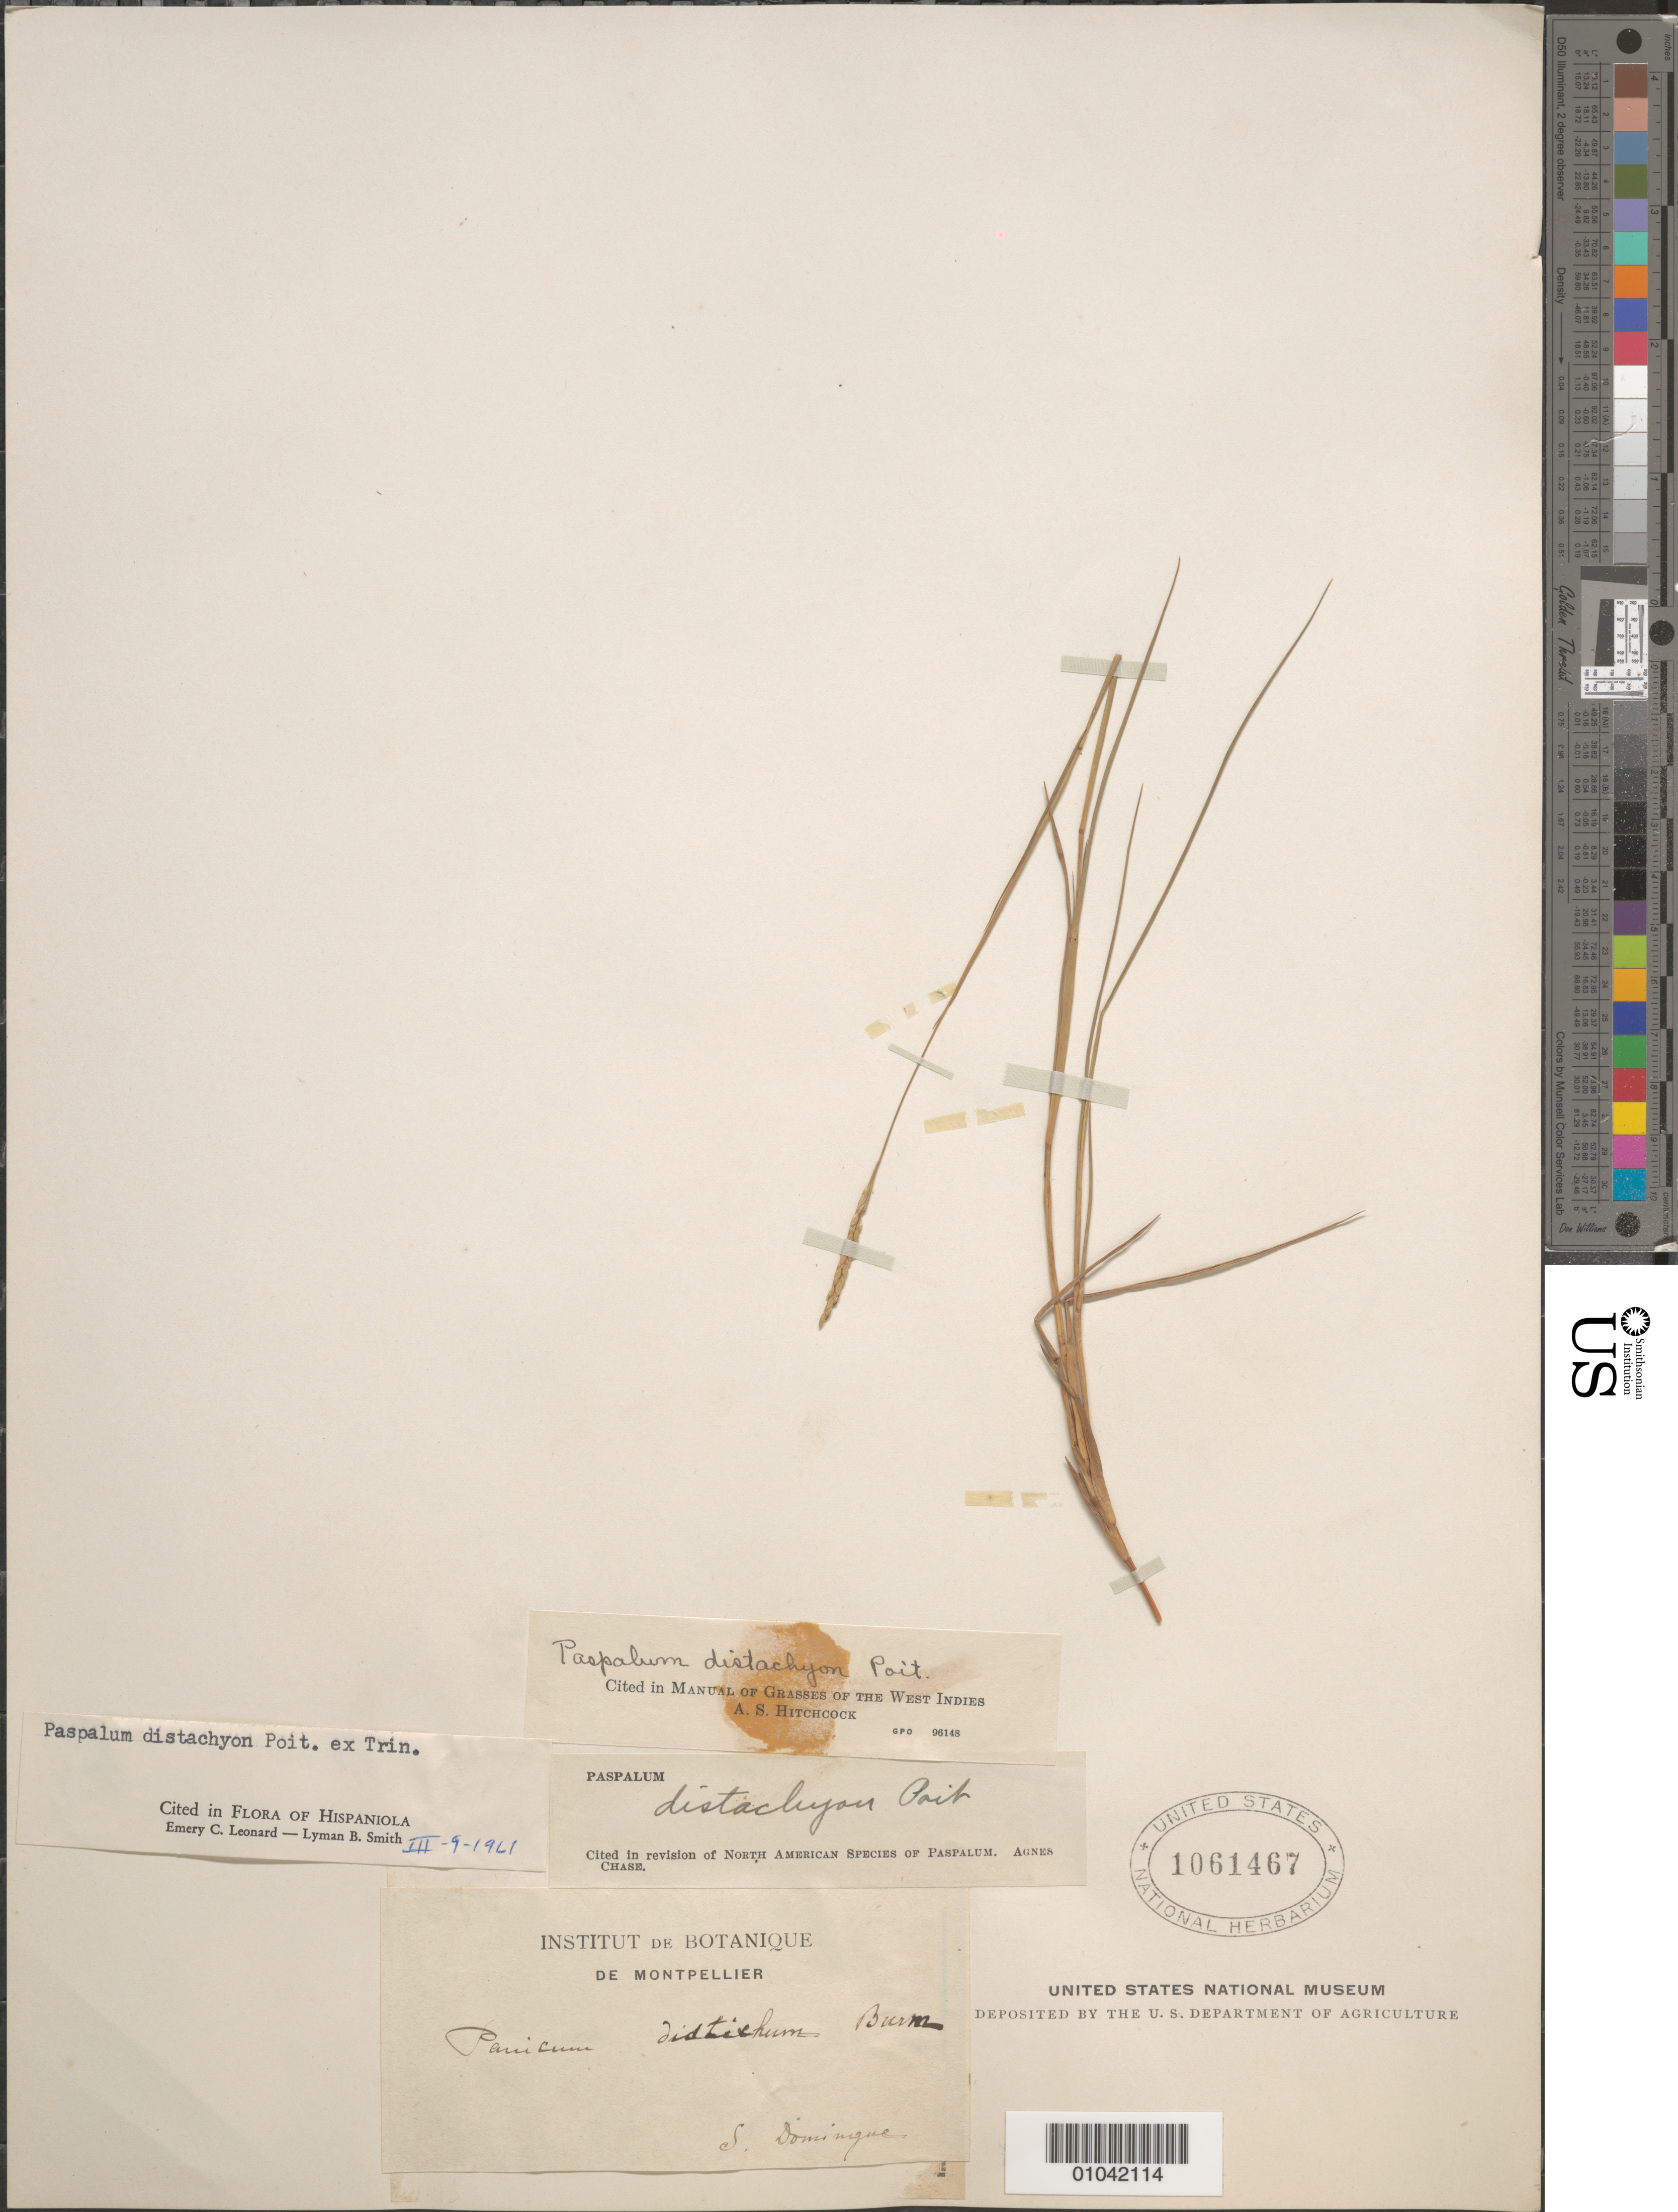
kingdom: Plantae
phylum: Tracheophyta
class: Liliopsida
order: Poales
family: Poaceae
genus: Paspalum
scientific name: Paspalum paspalodes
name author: (Michx.) Scribn.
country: Dominica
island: Dominica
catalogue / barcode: US 1061467